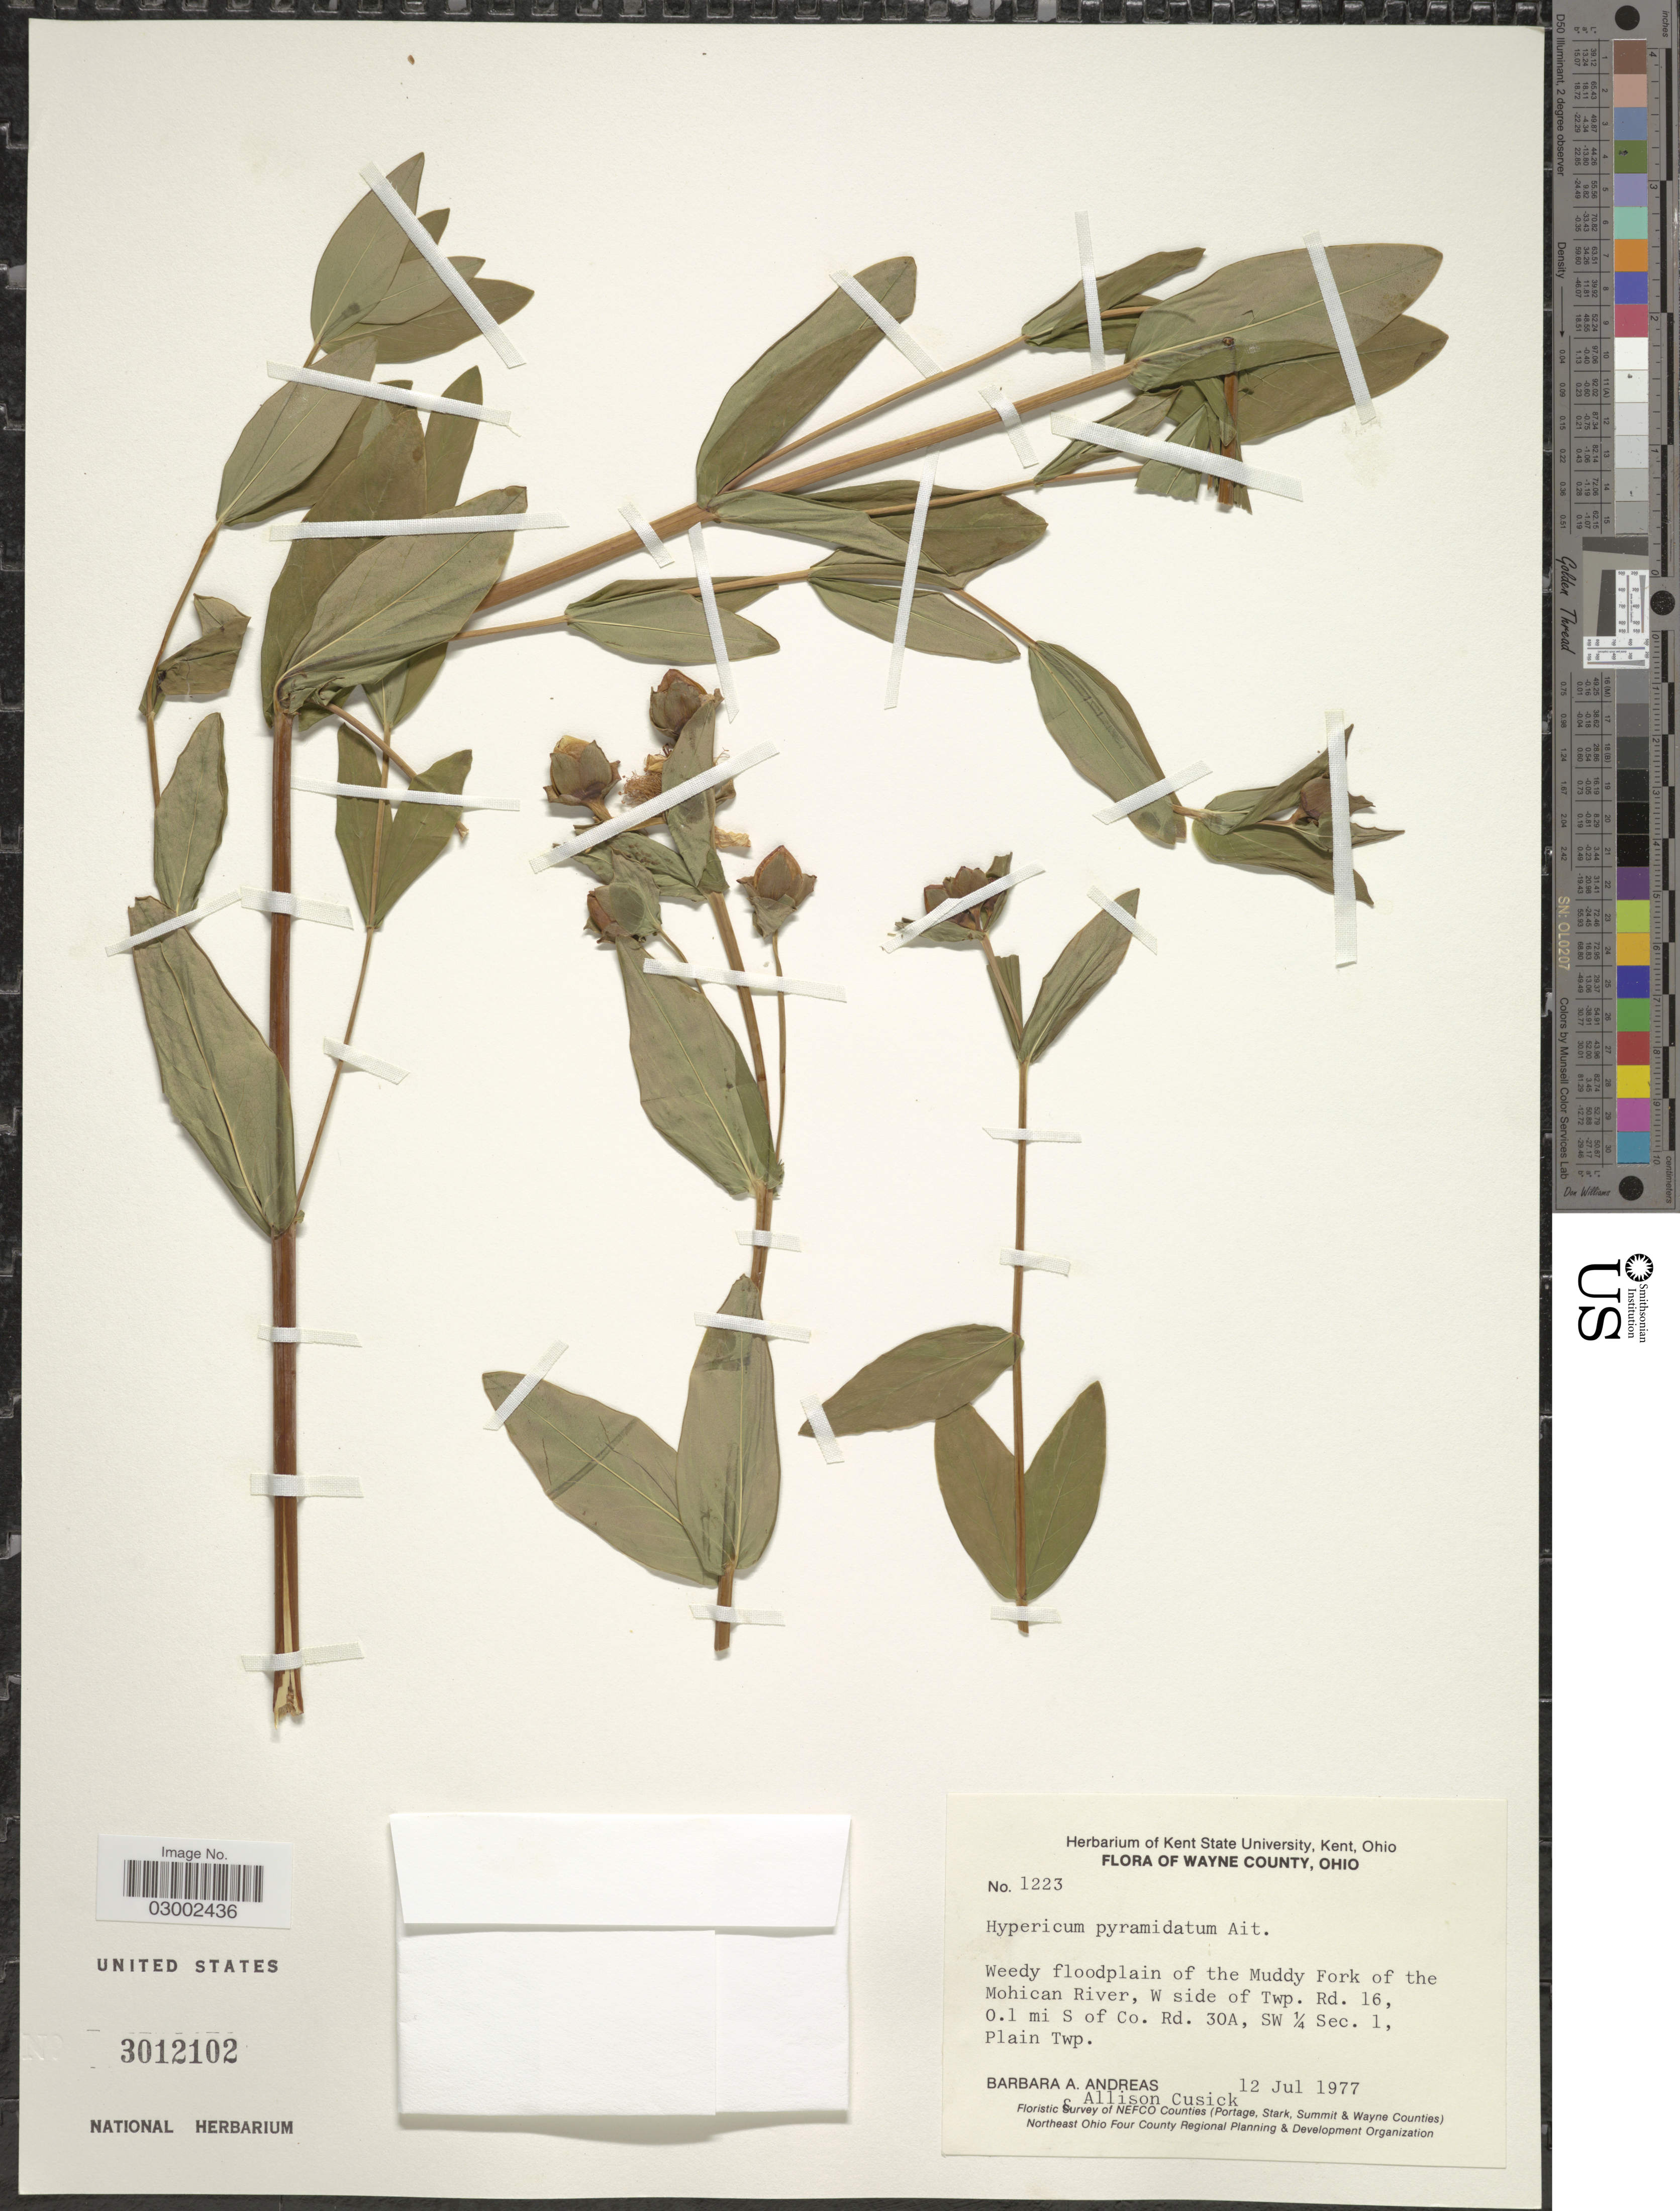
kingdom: Plantae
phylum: Tracheophyta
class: Magnoliopsida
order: Malpighiales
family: Hypericaceae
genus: Hypericum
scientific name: Hypericum punctatum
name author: Lam.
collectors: B. A. Andreas & A. Cusick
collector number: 1223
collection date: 1977-07-12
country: United States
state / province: Ohio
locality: Wayne County. Muddy Fork of the Mohican River, W side of Twp. Rd. 16, o.1 mi S of Co. Rd. 30A, SW ¼ Sec. 1, Plain Twp.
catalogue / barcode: US 3012102